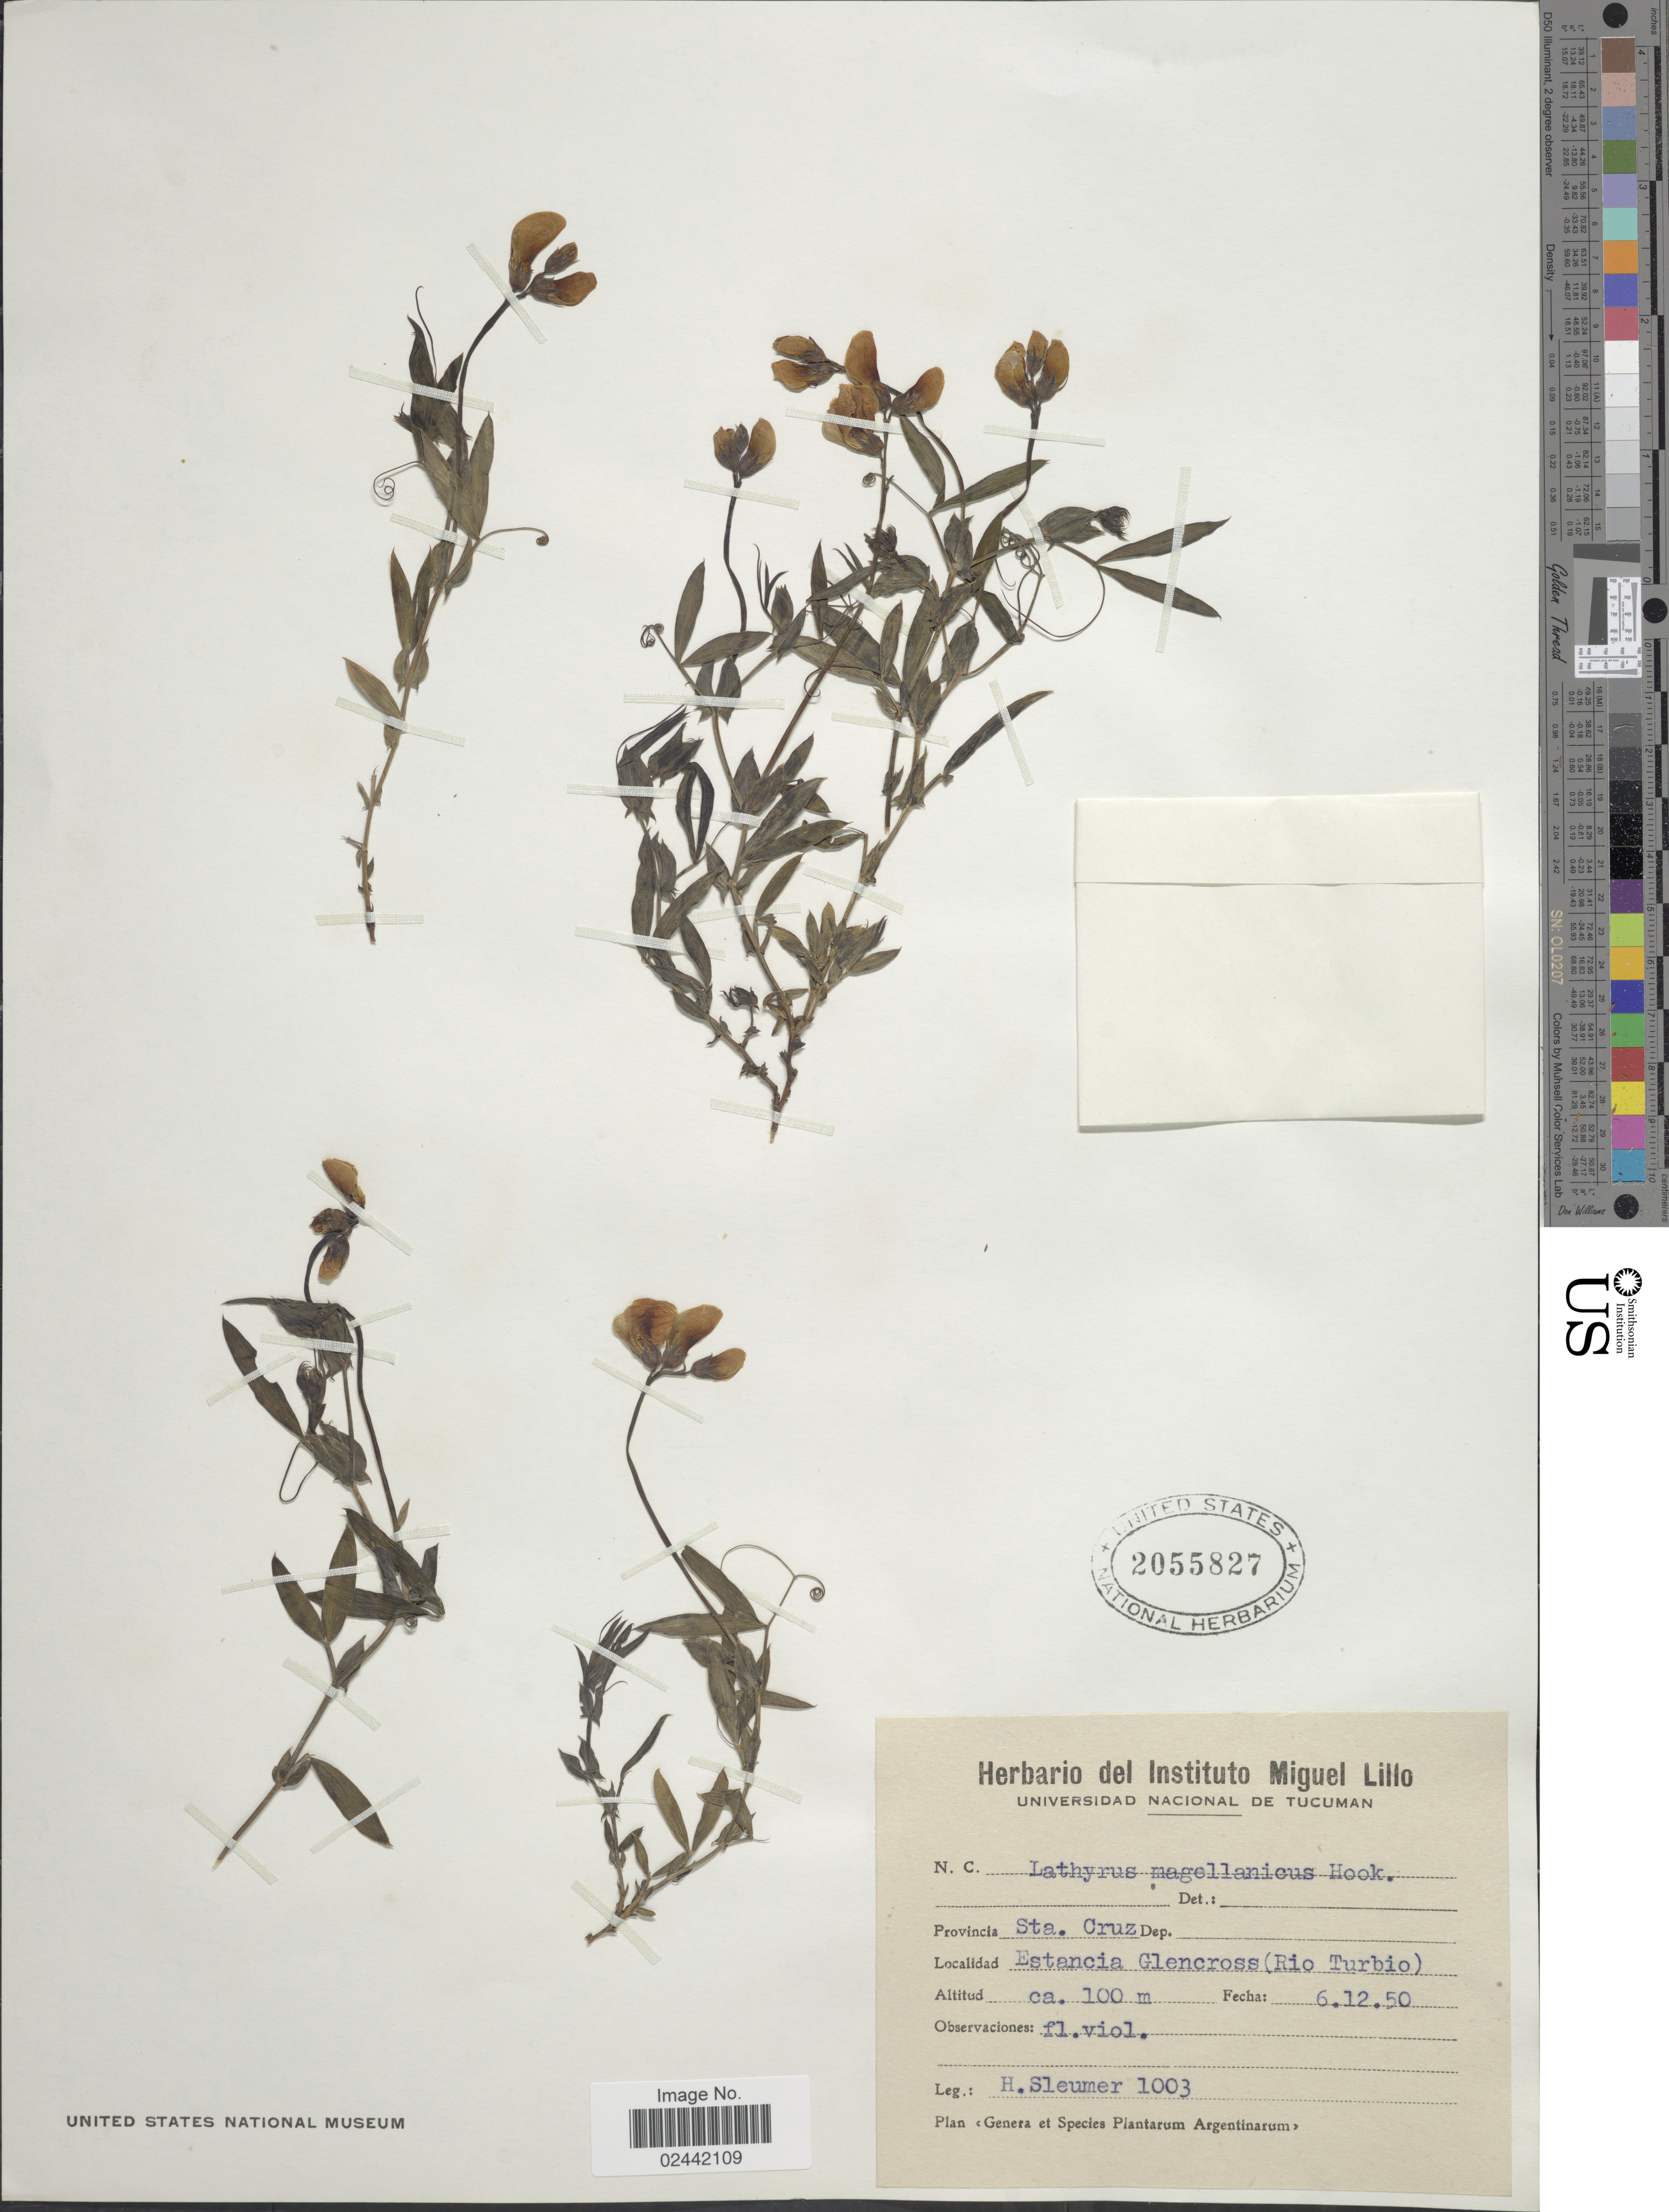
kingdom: Plantae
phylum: Tracheophyta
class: Magnoliopsida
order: Fabales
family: Fabaceae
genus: Lathyrus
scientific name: Lathyrus magellanicus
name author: Lam.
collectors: H. O. Sleumer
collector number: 1003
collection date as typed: Transcribed d/m/y: 6/12/50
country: Argentina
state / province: Santa Cruz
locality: Estancia Glencross (Rio Turbio). Argentinarum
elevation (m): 100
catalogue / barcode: US 2055827